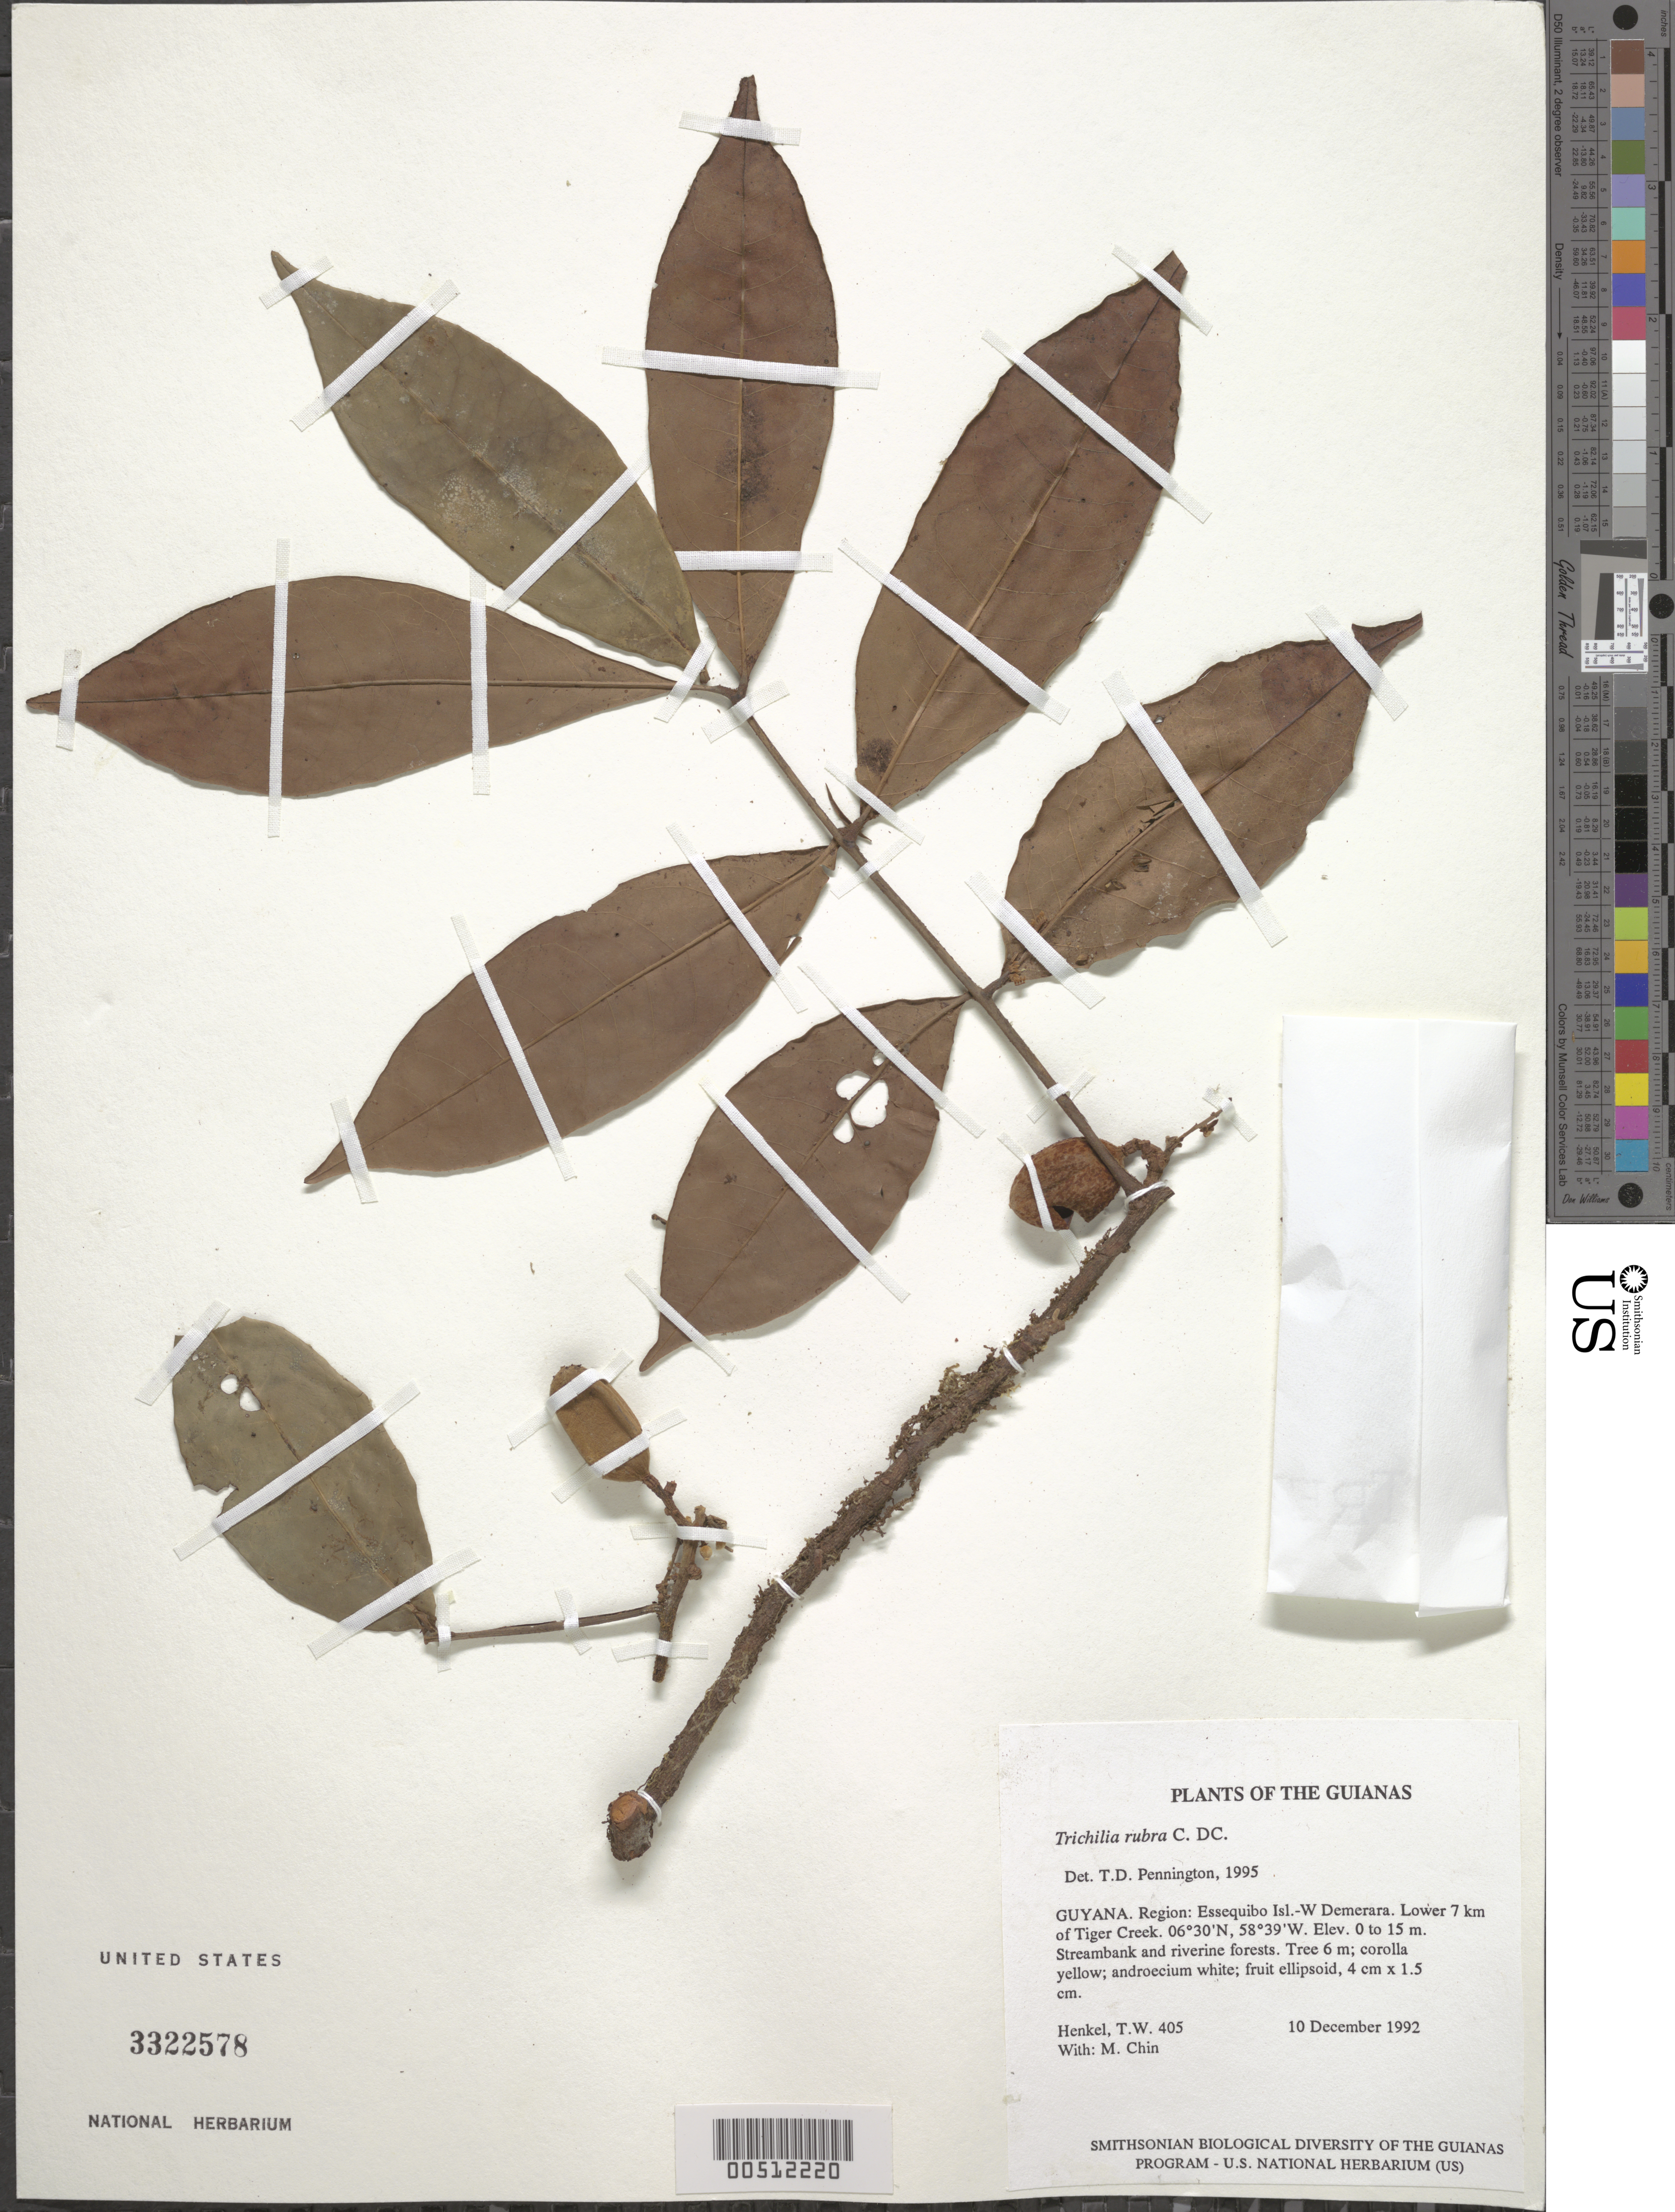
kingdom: Plantae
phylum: Tracheophyta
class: Magnoliopsida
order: Sapindales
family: Meliaceae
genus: Trichilia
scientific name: Trichilia rubra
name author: C. DC.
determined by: Pennington, T. D., (K)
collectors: T. Henkel & M. Chin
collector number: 405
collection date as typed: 10 December 1992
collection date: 1992-12-10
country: Guyana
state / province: Essequibo Isl-W. Demerara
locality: Lower 7 km of Tiger Creek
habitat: Streambank and riverine forests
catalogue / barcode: US 3322578